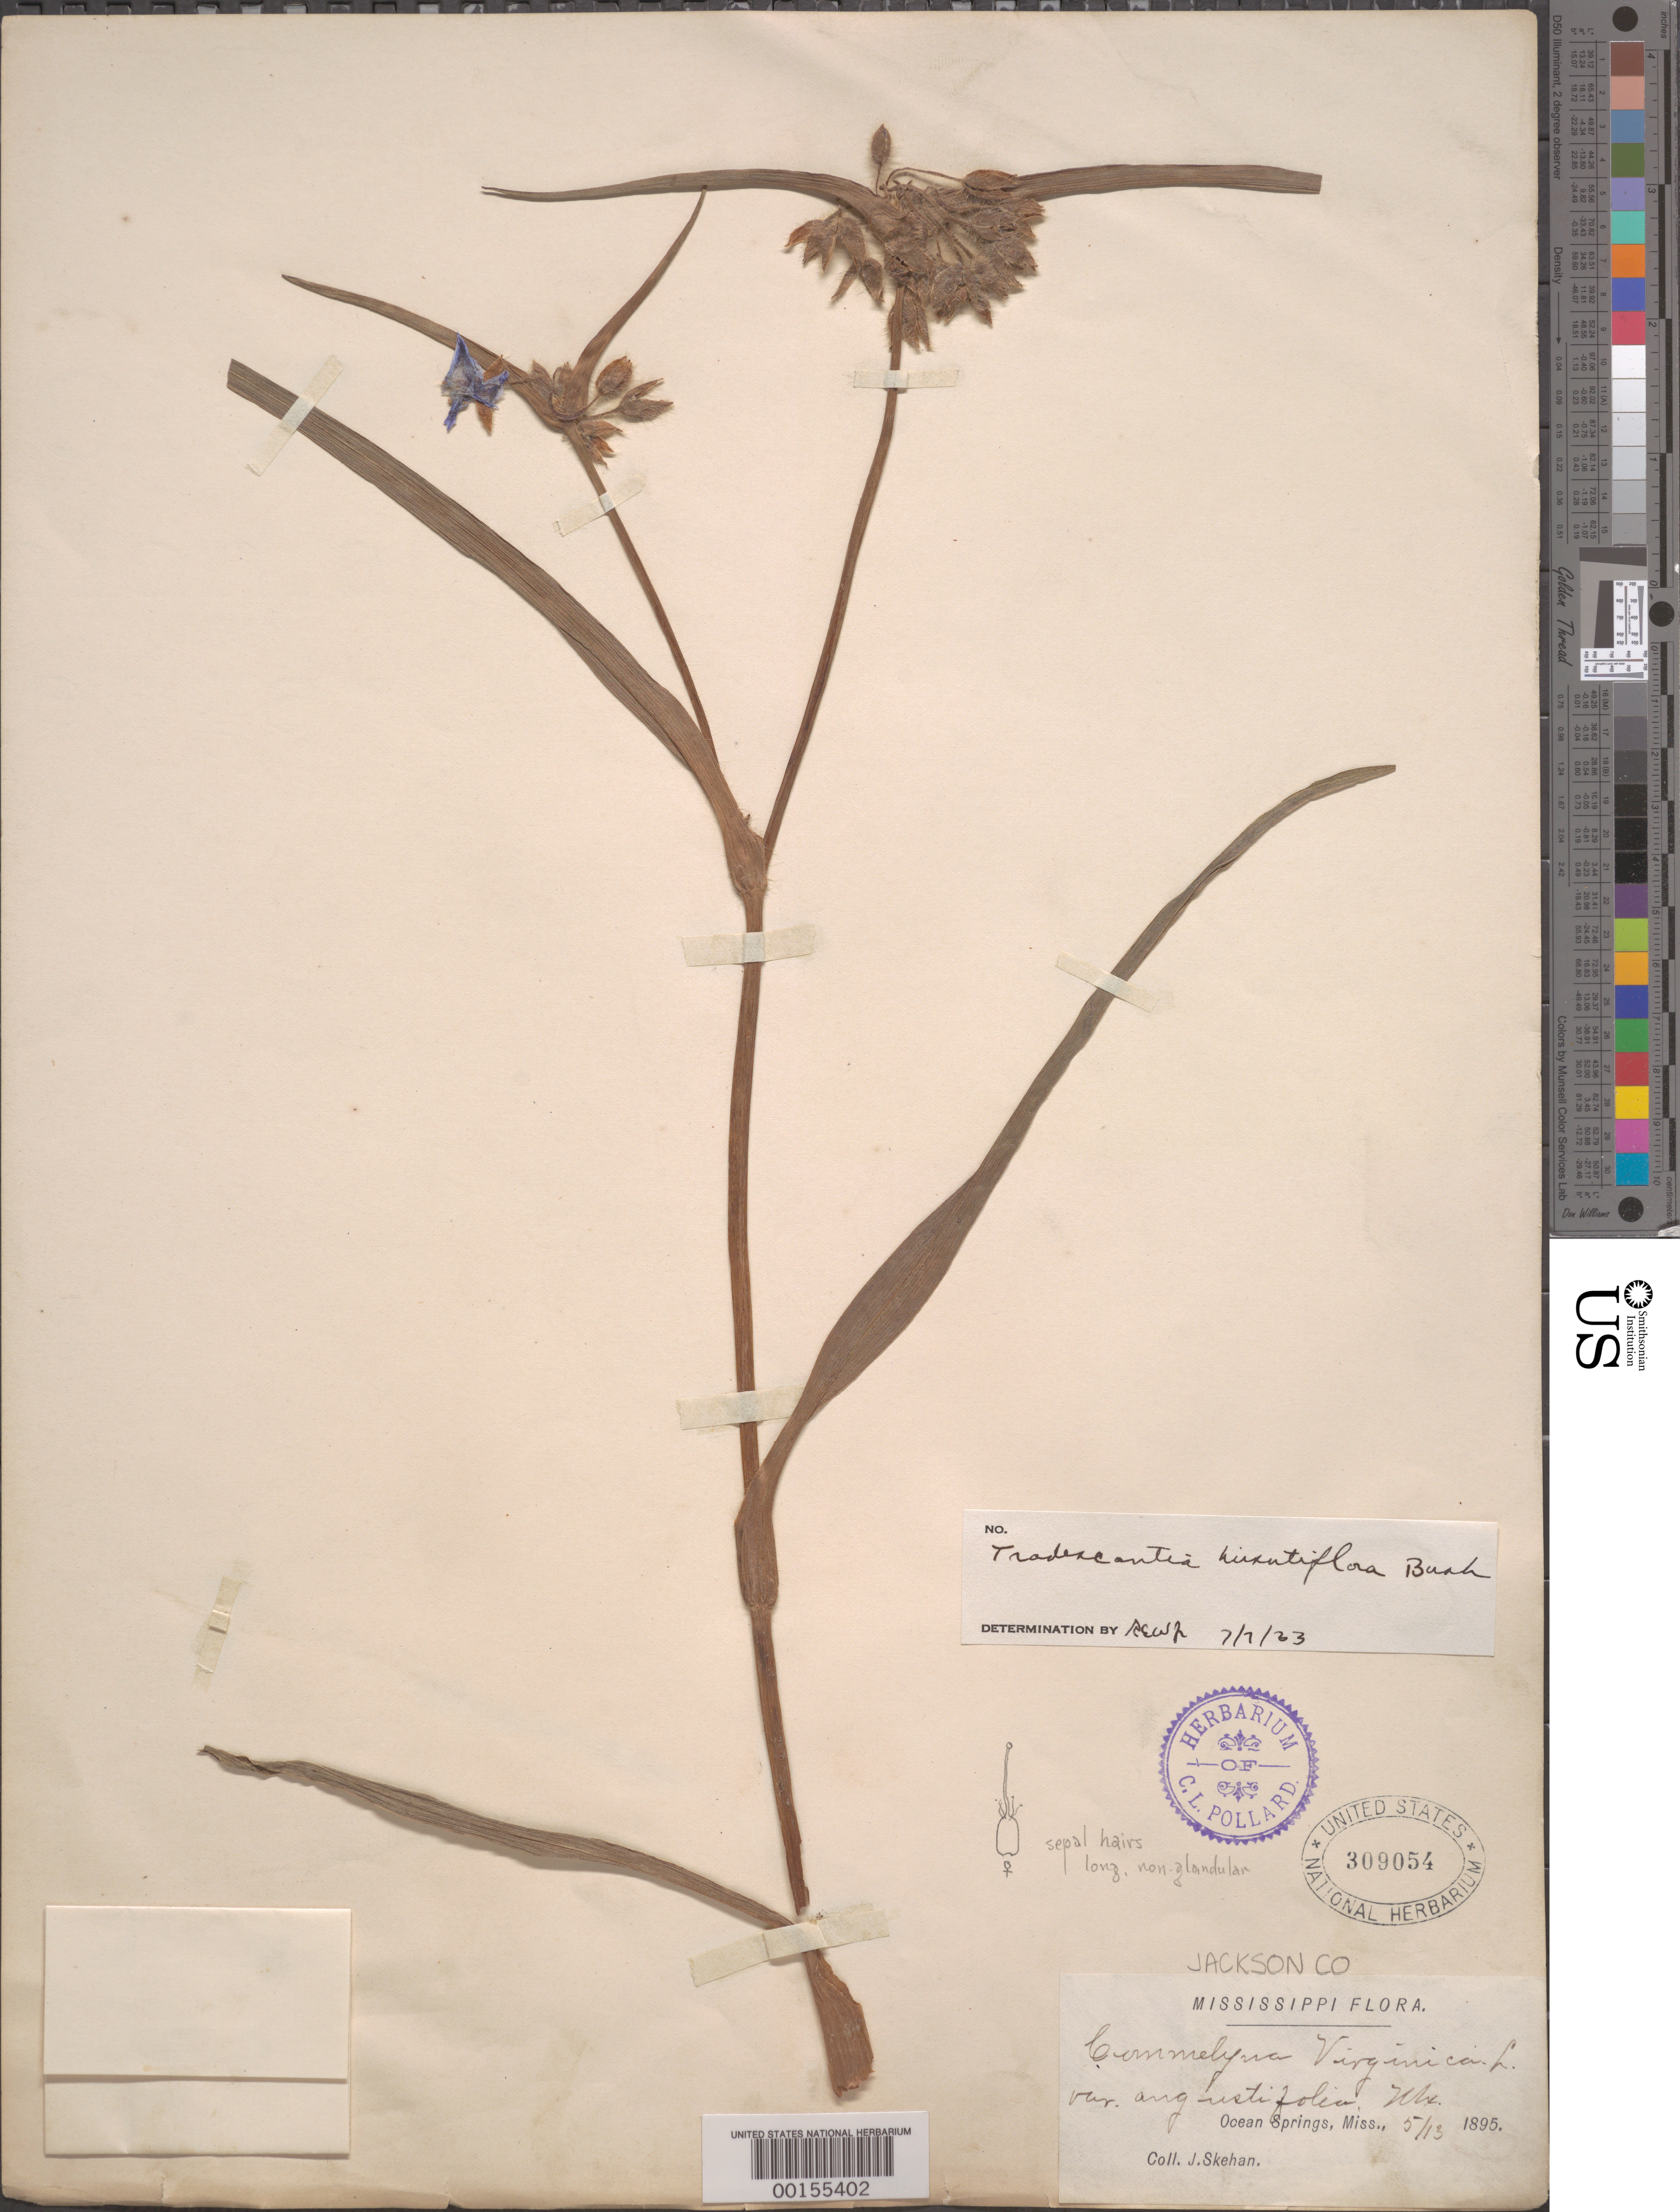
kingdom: Plantae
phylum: Tracheophyta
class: Liliopsida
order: Commelinales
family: Commelinaceae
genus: Tradescantia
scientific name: Tradescantia hirsutiflora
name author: Bush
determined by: REW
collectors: J. Skehan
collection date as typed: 13 May 1895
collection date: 1895-05-13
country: United States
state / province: Mississippi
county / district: Jackson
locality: Ocean springs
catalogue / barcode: US 309054